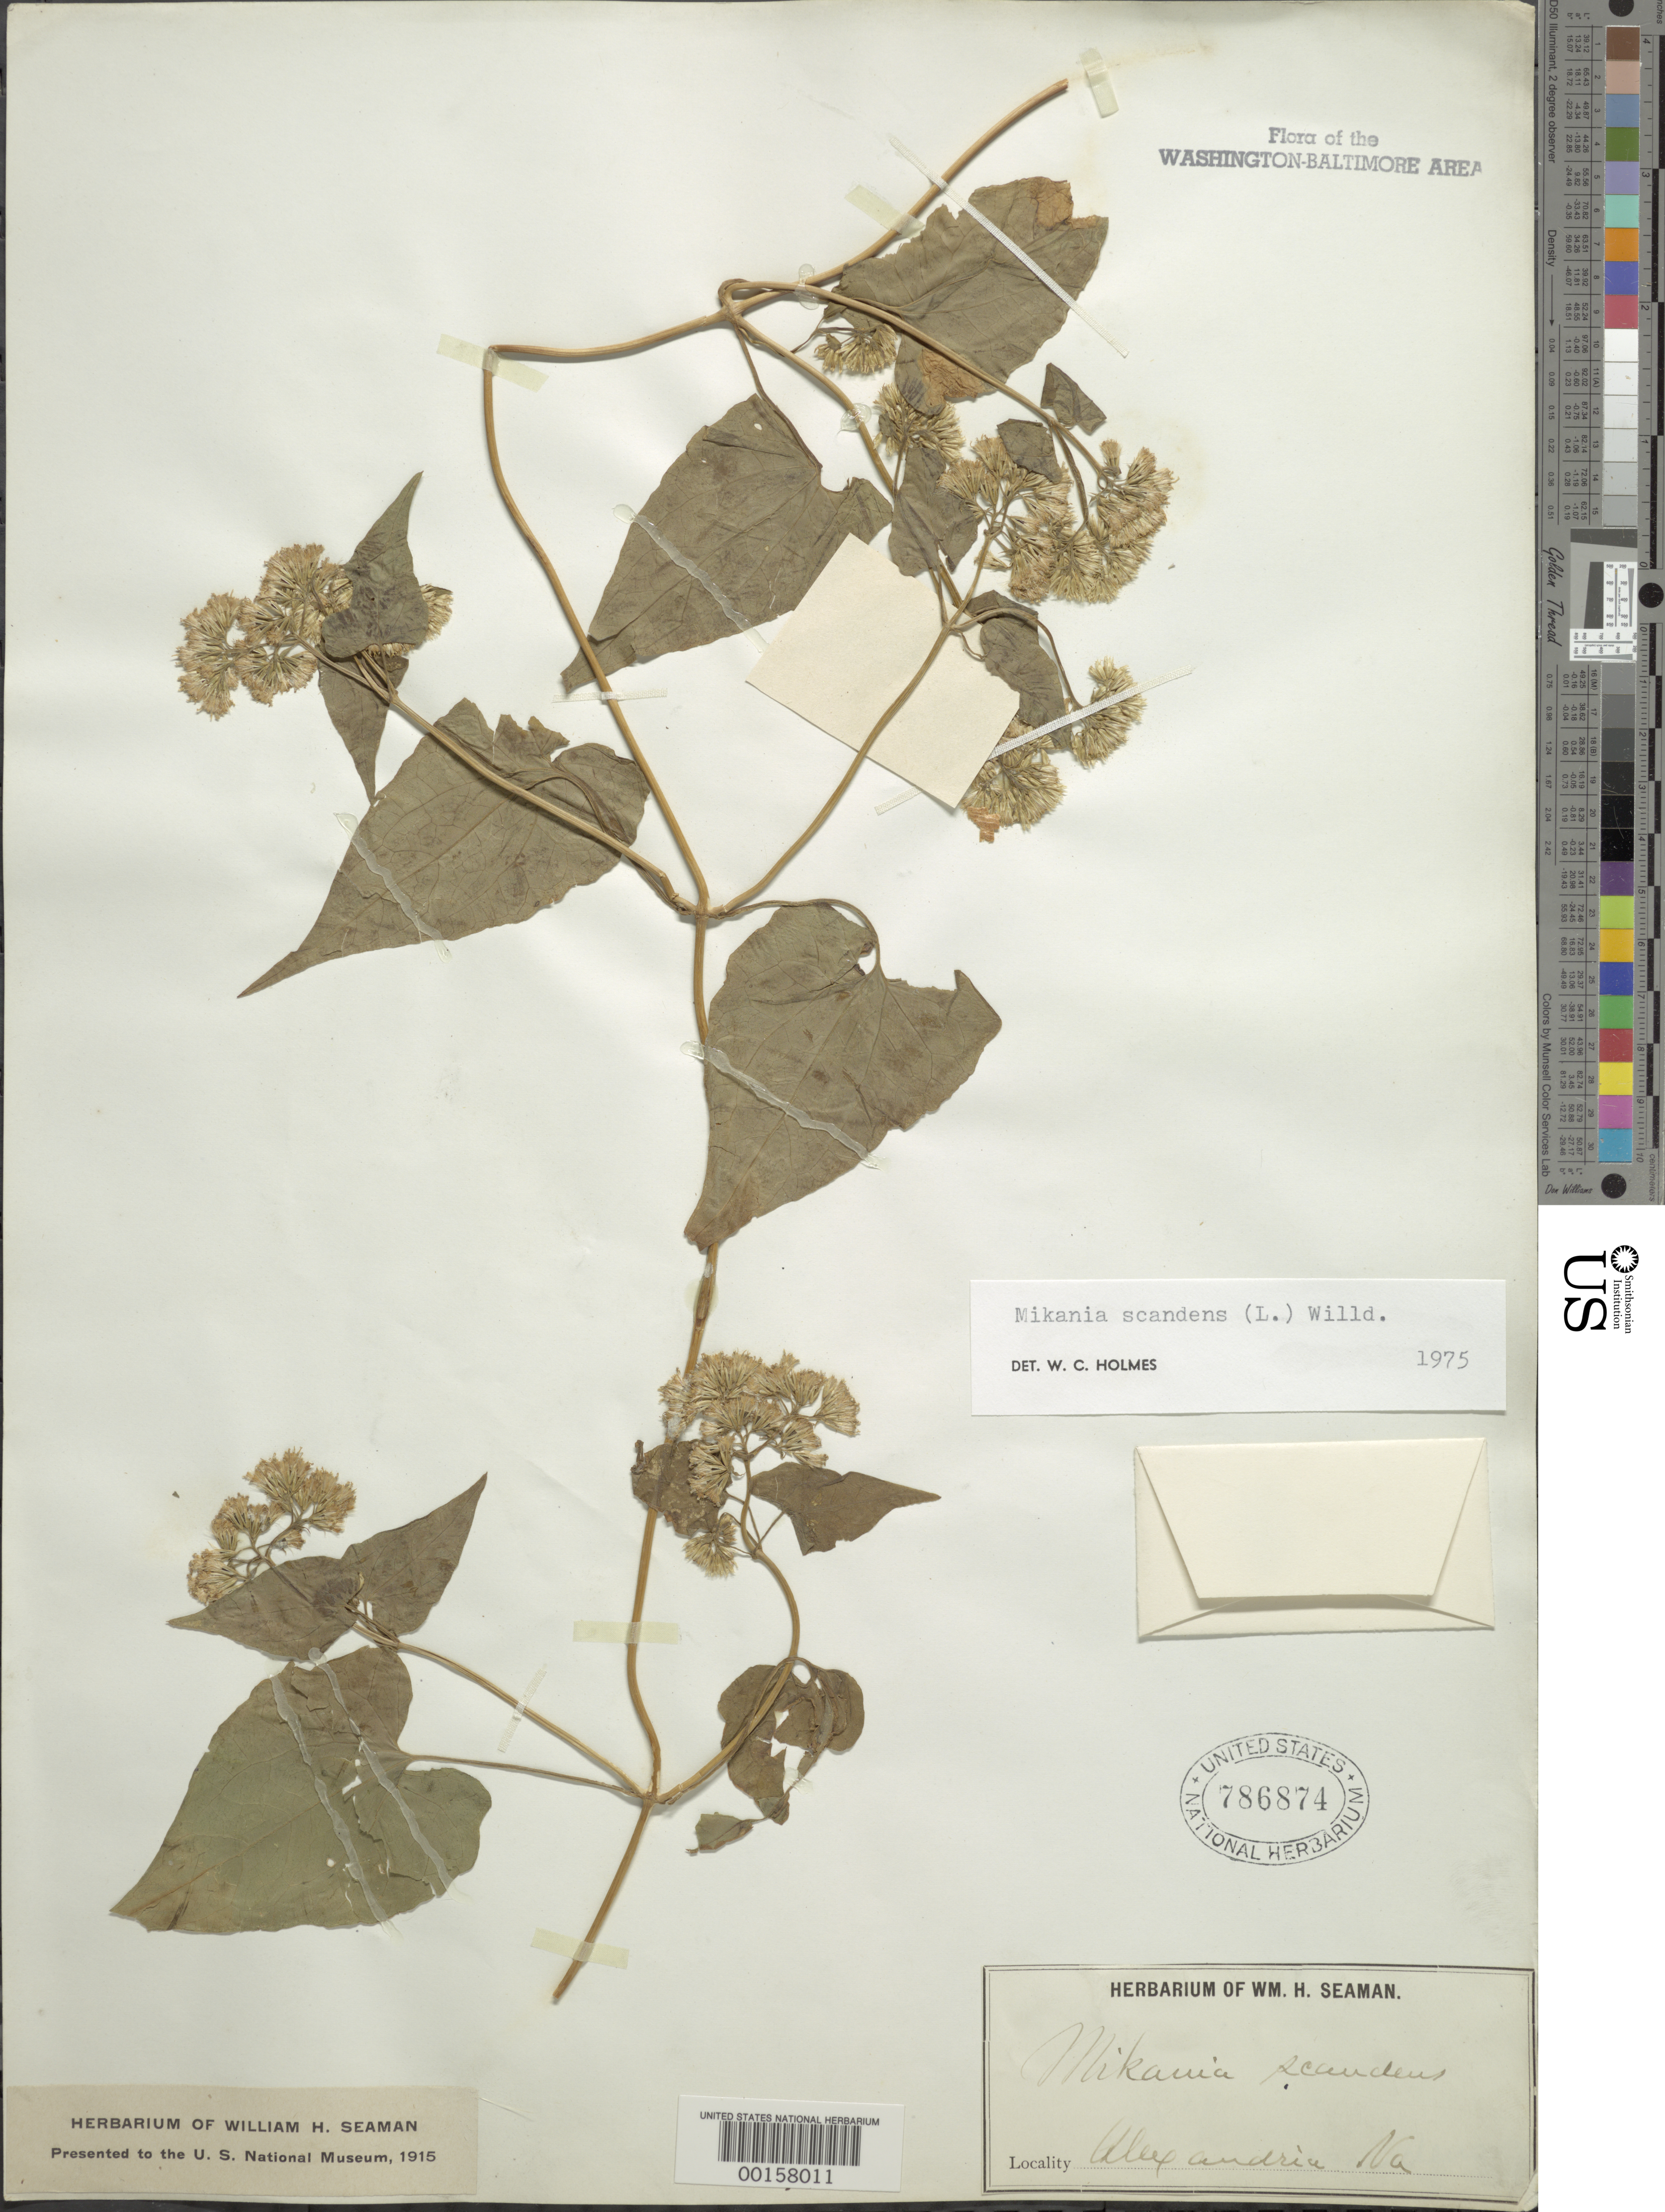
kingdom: Plantae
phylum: Tracheophyta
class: Magnoliopsida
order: Asterales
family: Asteraceae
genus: Mikania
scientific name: Mikania scandens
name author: (L.) Willd.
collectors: W. Seaman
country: United States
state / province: Virginia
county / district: City of Alexandria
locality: Alexandria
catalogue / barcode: US 786874